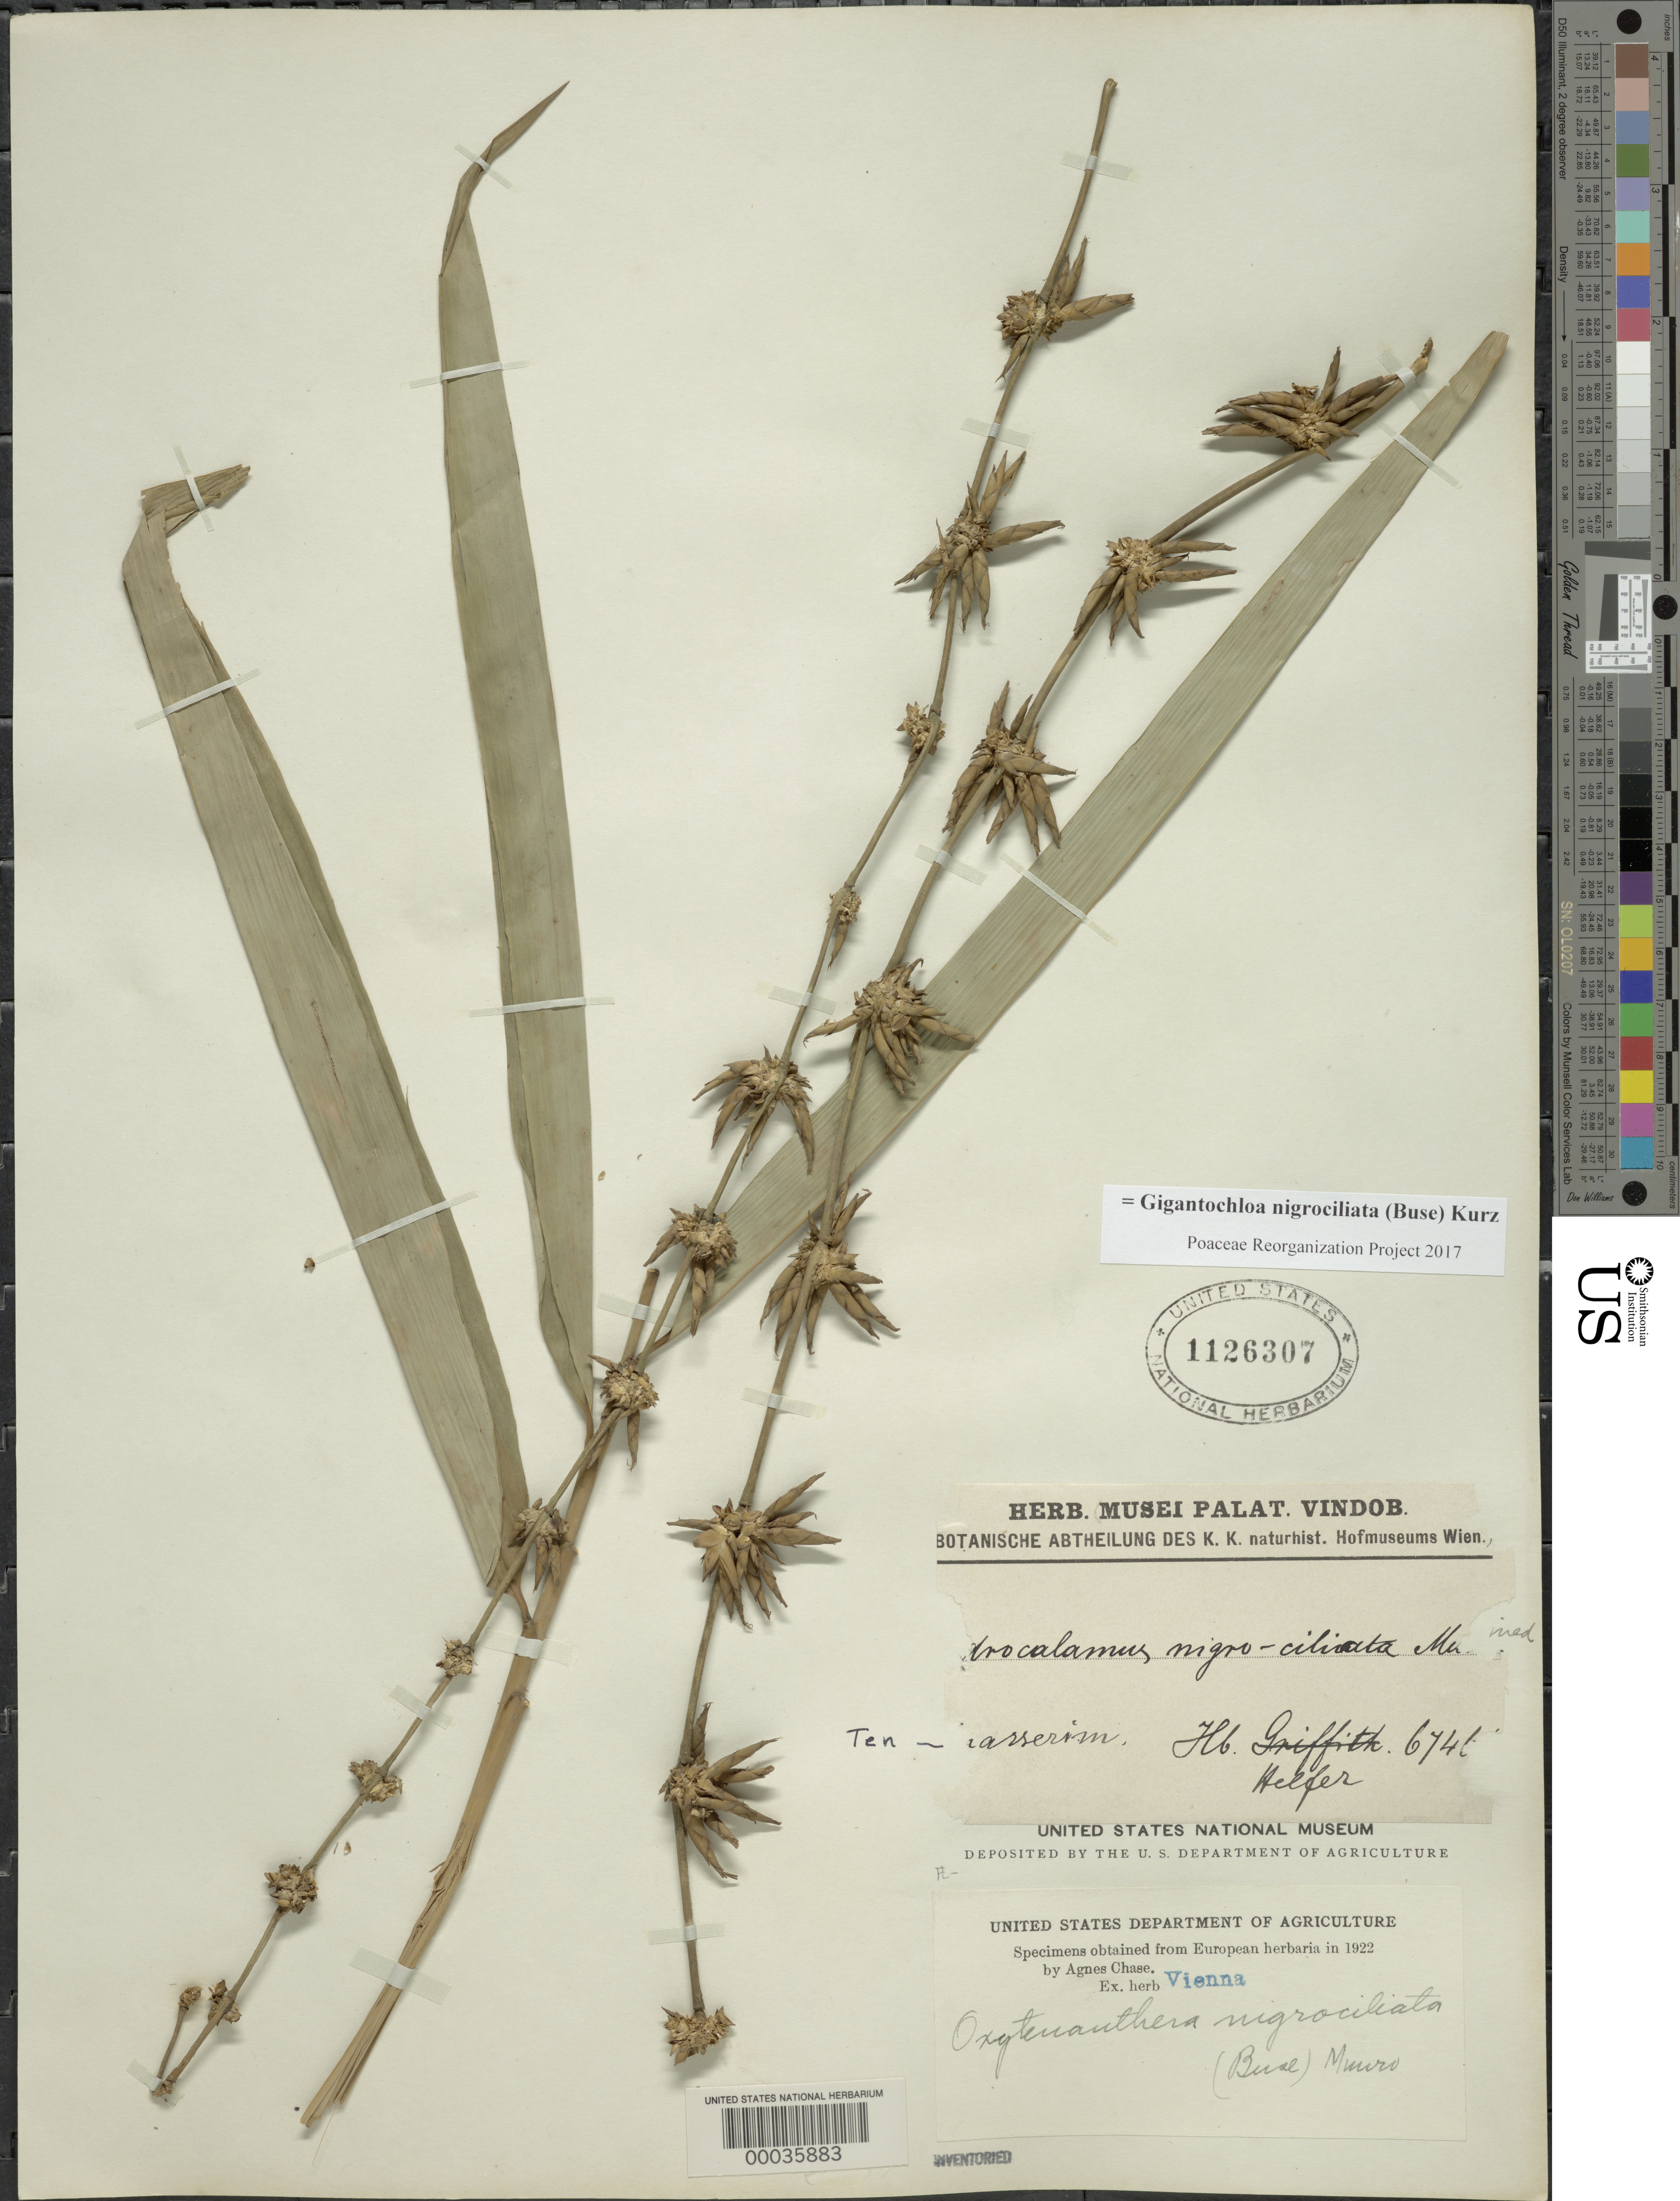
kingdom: Plantae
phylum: Tracheophyta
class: Liliopsida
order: Poales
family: Poaceae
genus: Gigantochloa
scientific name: Gigantochloa nigrociliata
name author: (Büse) Kurz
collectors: J. W. Helfer et al.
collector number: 6746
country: Myanmar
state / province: Tanintharyi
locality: Tenasserim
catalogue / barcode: US 1126307